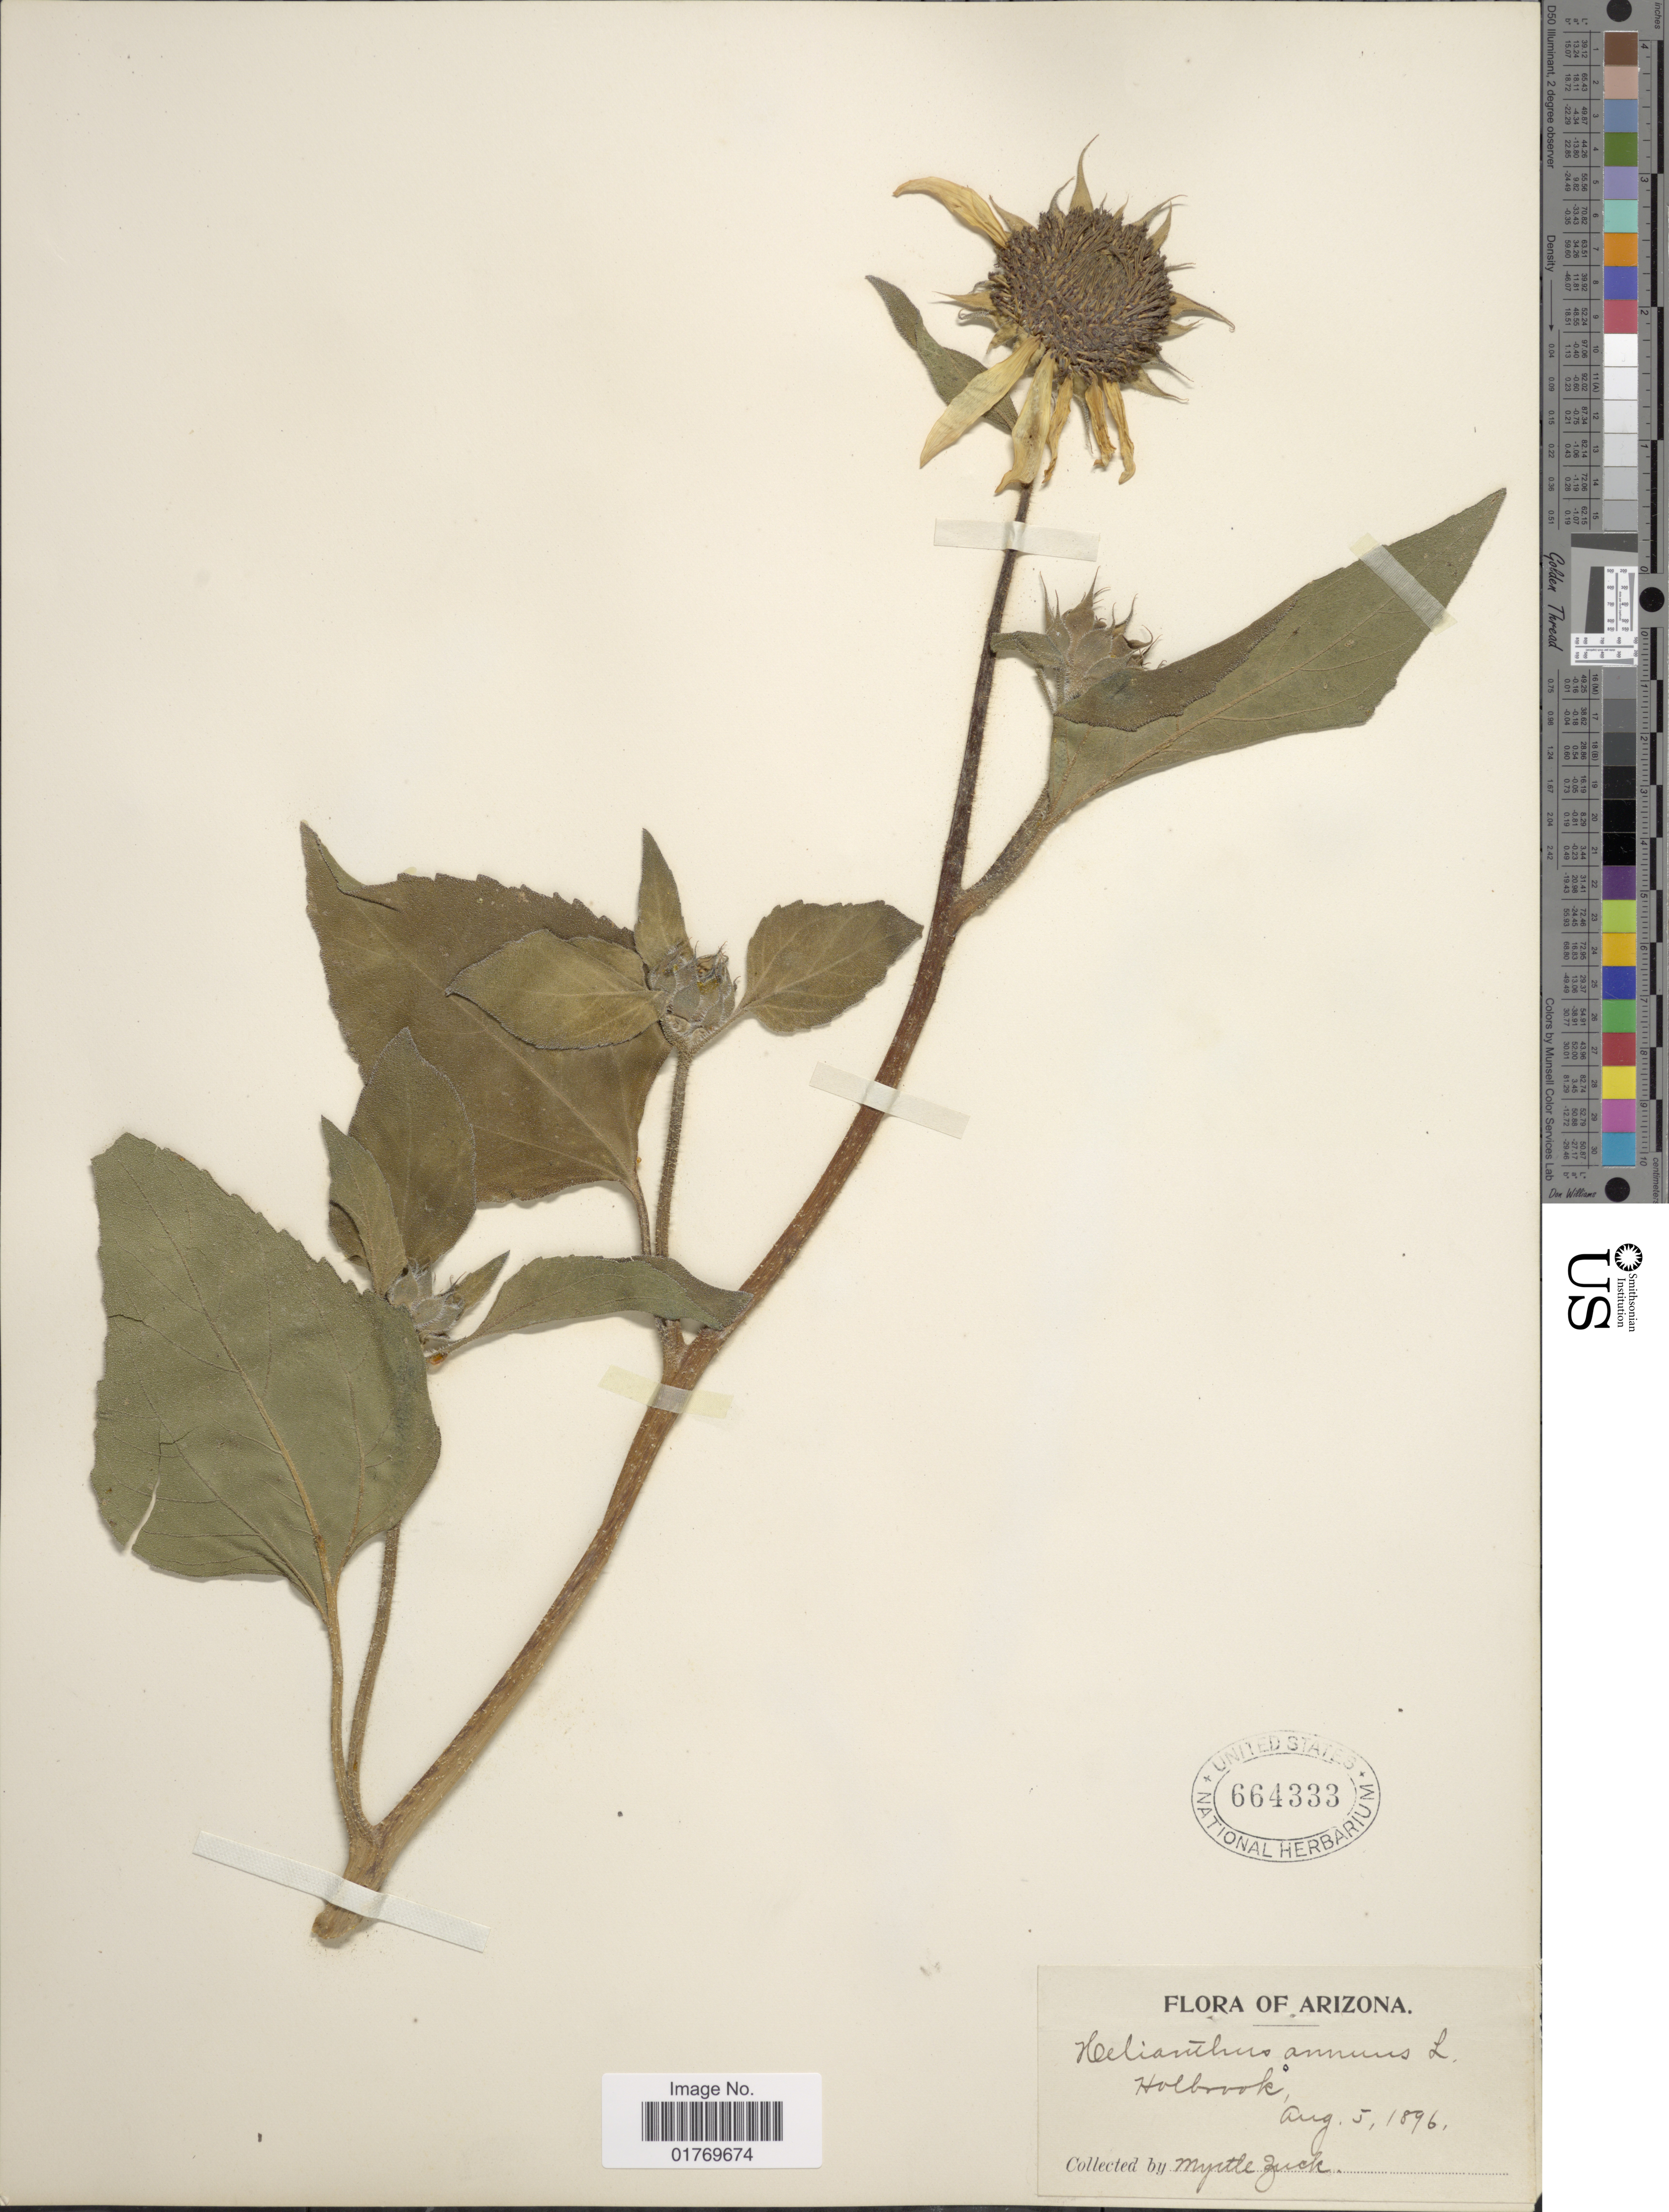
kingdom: Plantae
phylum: Tracheophyta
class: Magnoliopsida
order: Asterales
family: Asteraceae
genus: Helianthus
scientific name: Helianthus annuus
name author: L.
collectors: M. Zuck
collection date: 1896-08-05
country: United States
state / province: Arizona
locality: Holbrook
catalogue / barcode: US 664333